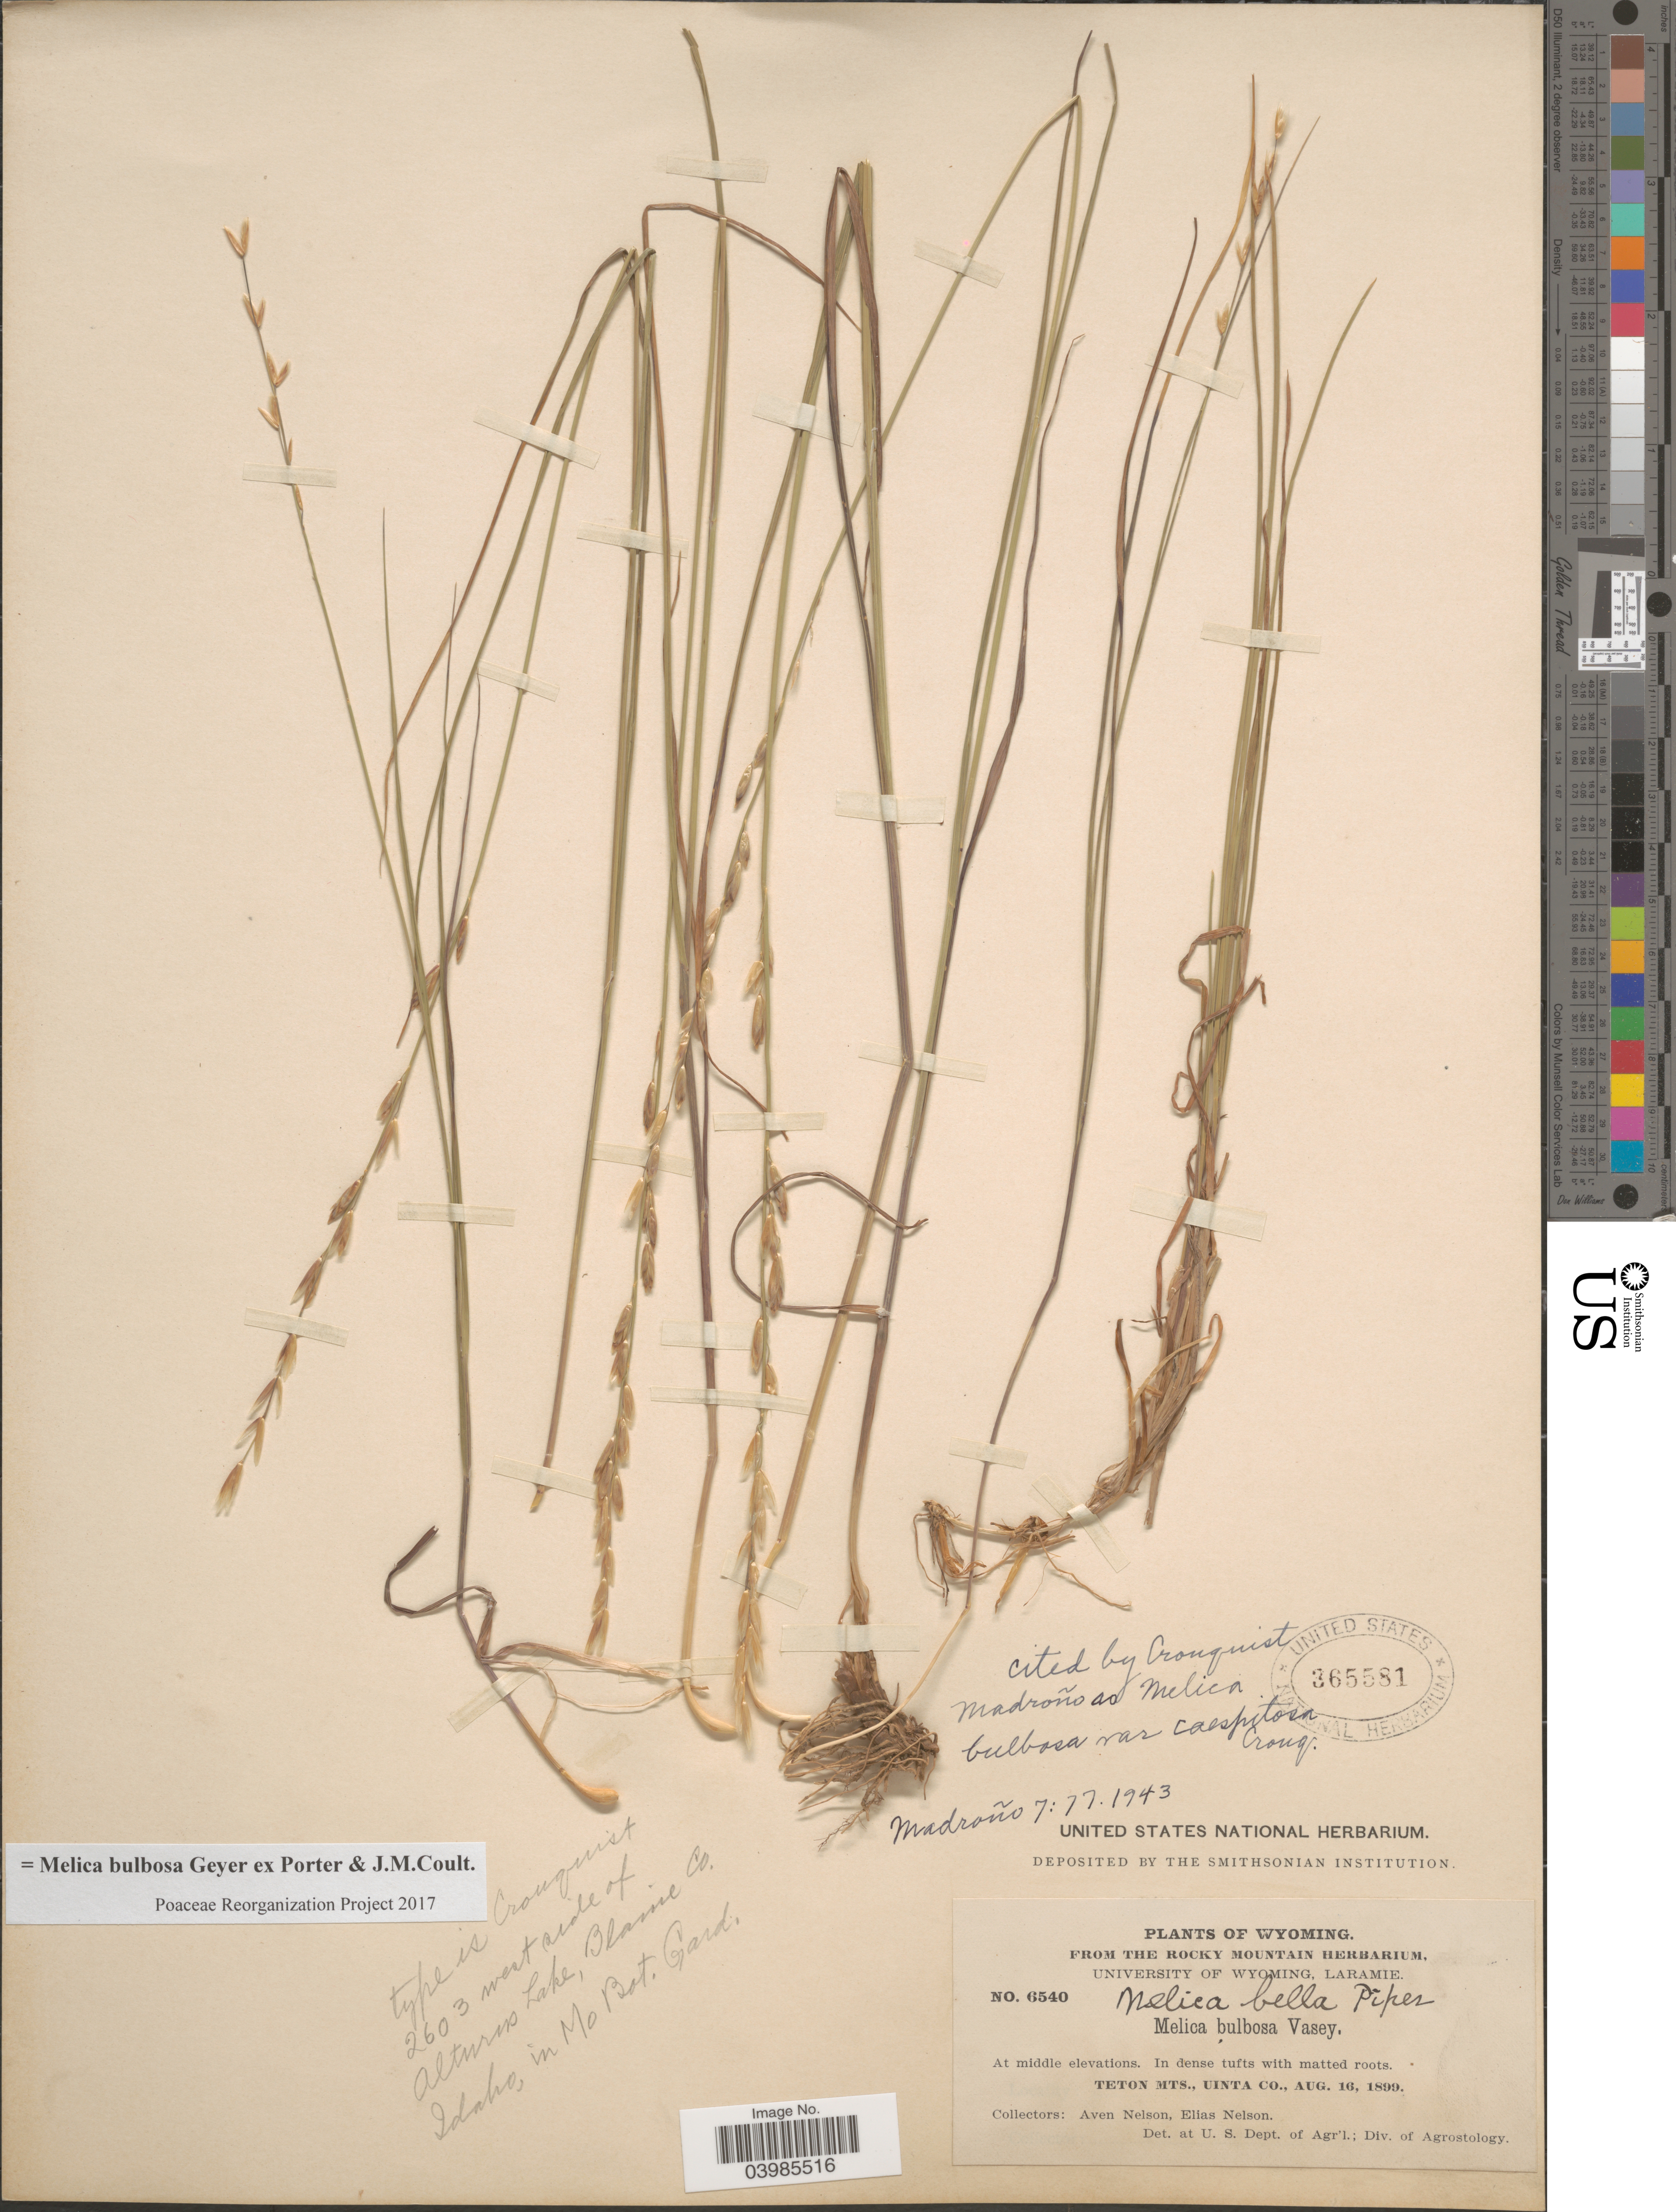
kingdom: Plantae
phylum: Tracheophyta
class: Liliopsida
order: Poales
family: Poaceae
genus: Melica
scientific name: Melica bulbosa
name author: Geyer ex Porter & J.M. Coult.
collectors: A. Nelson & E. Nelson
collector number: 6540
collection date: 1899-08-16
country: United States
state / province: Wyoming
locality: Teton Mts., Uinta Co.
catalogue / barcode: US 365581